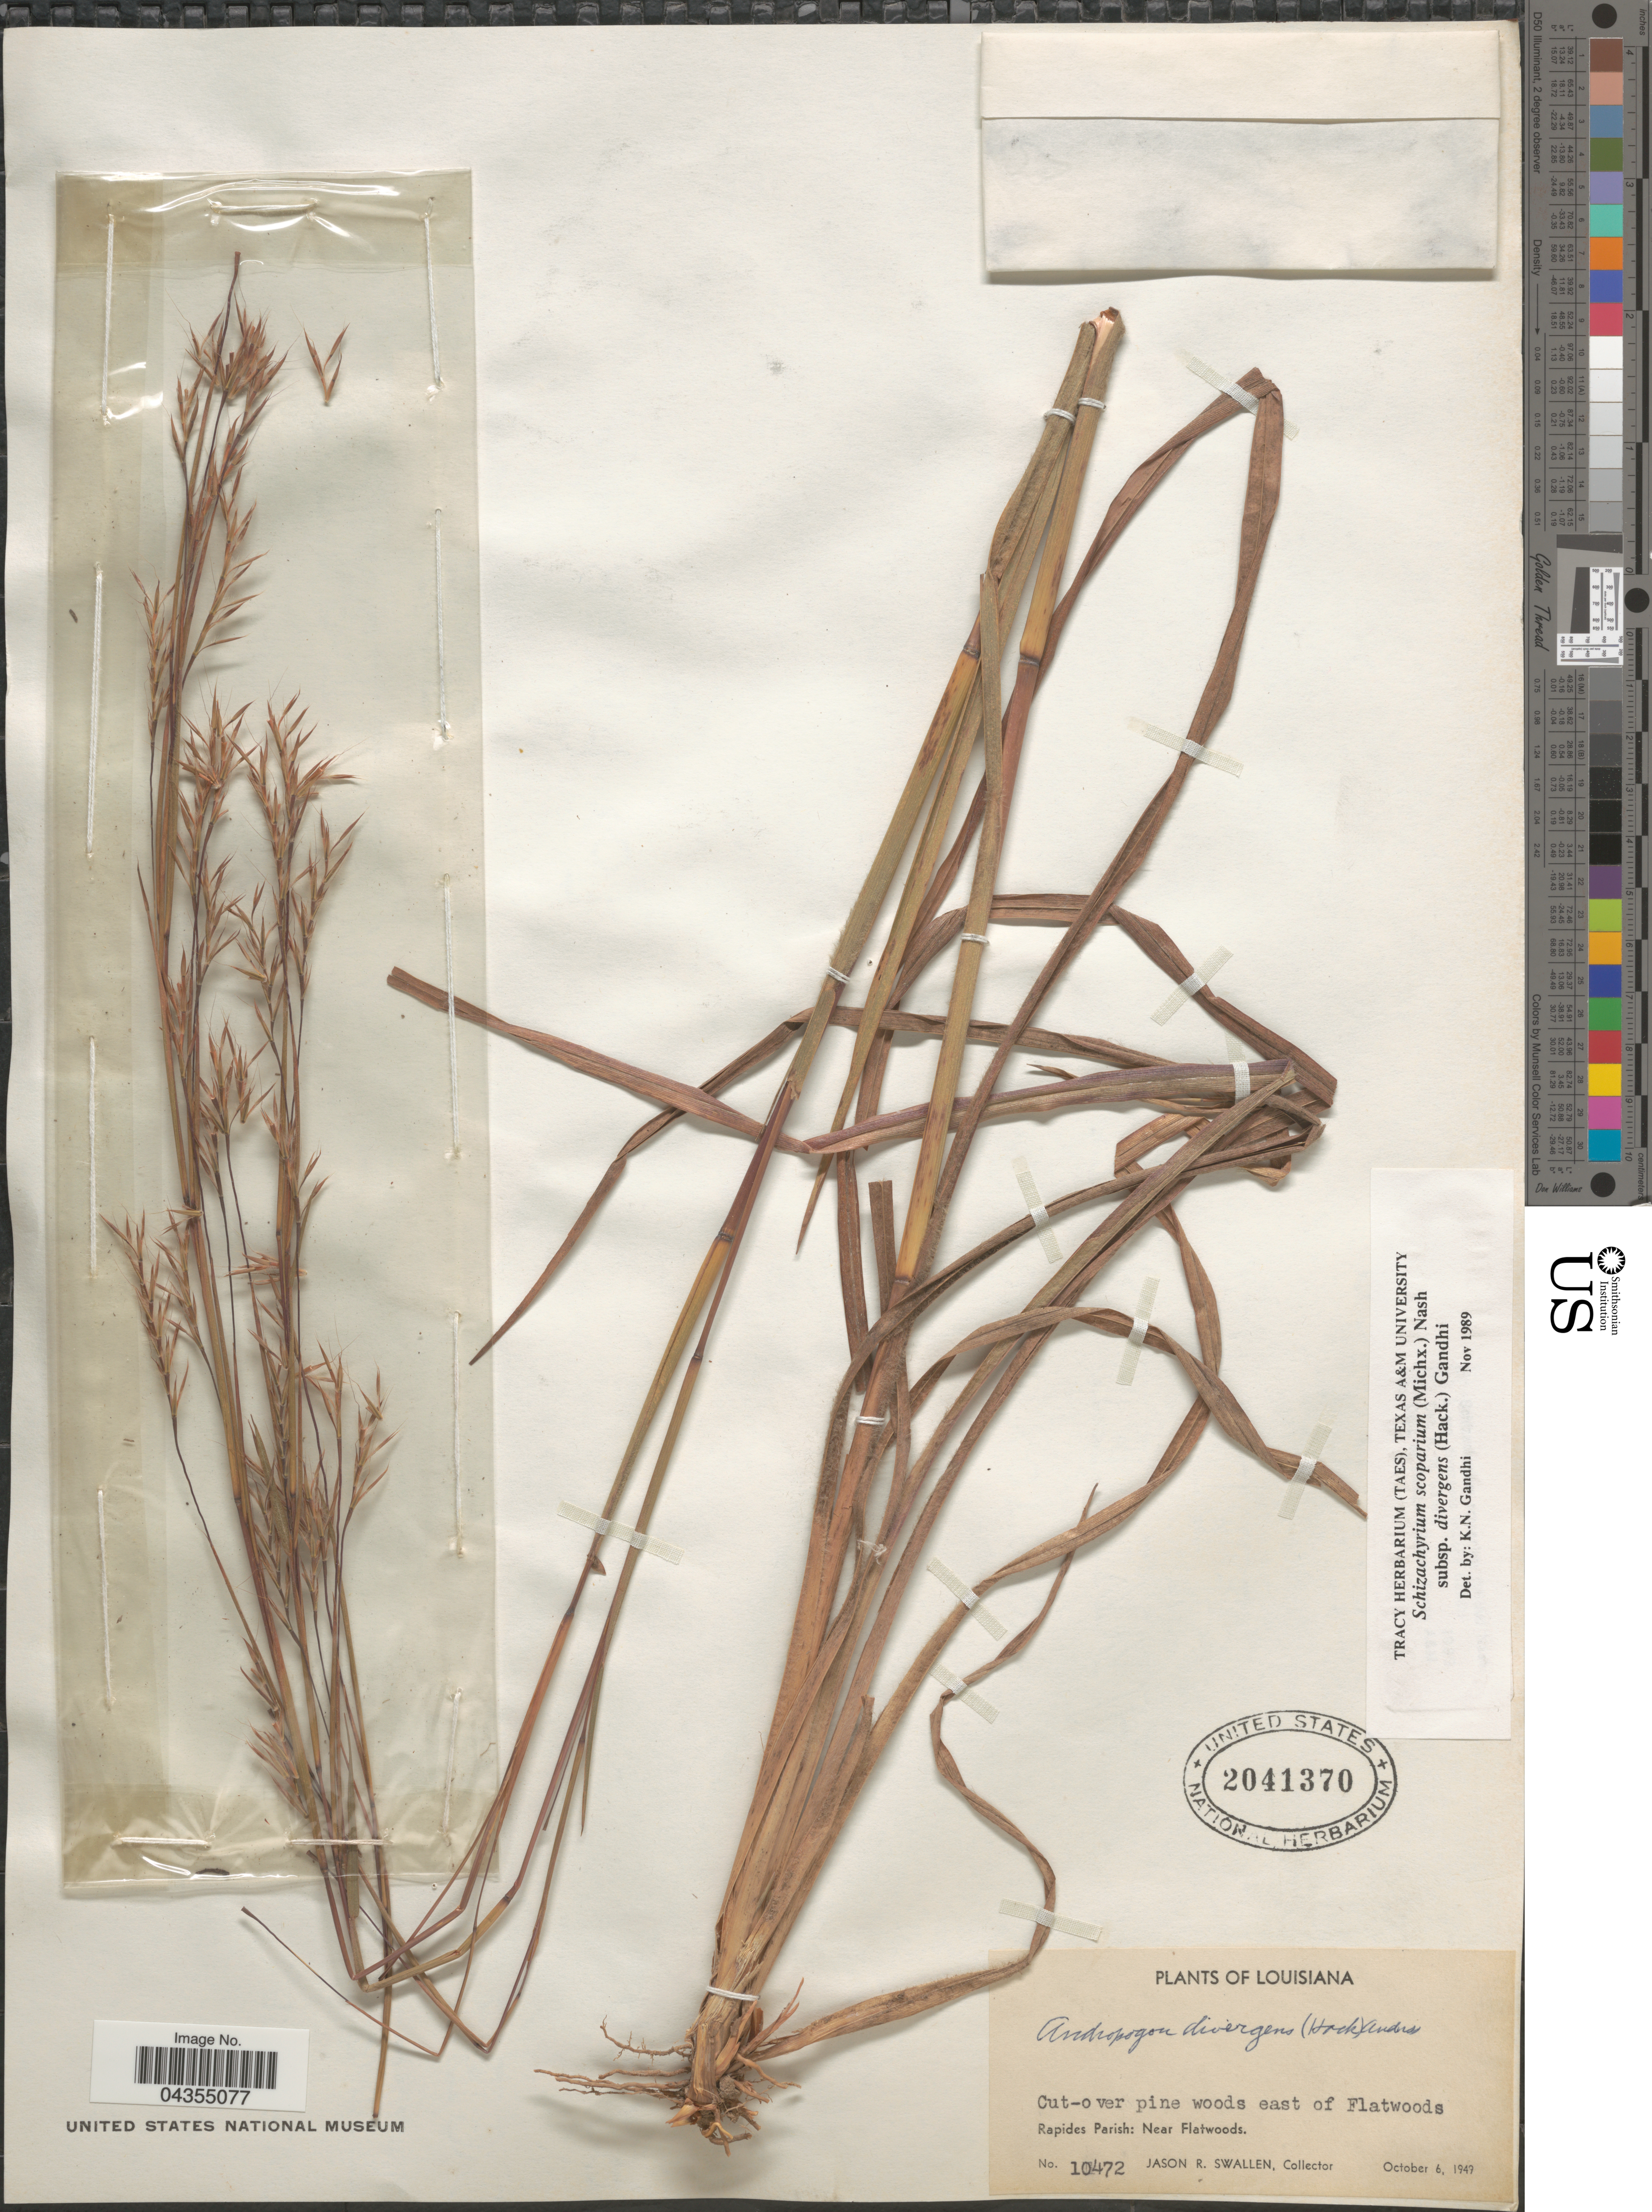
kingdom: Plantae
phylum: Tracheophyta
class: Liliopsida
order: Poales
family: Poaceae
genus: Schizachyrium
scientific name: Schizachyrium scoparium var. divergens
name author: (Hack.) Gould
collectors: J. R. Swallen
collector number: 10472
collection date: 1949-10-06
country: United States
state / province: Louisiana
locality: Cut-over pine woods east of Flatwoods. Rapides Parish: Near Flatwoods.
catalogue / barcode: US 2041370